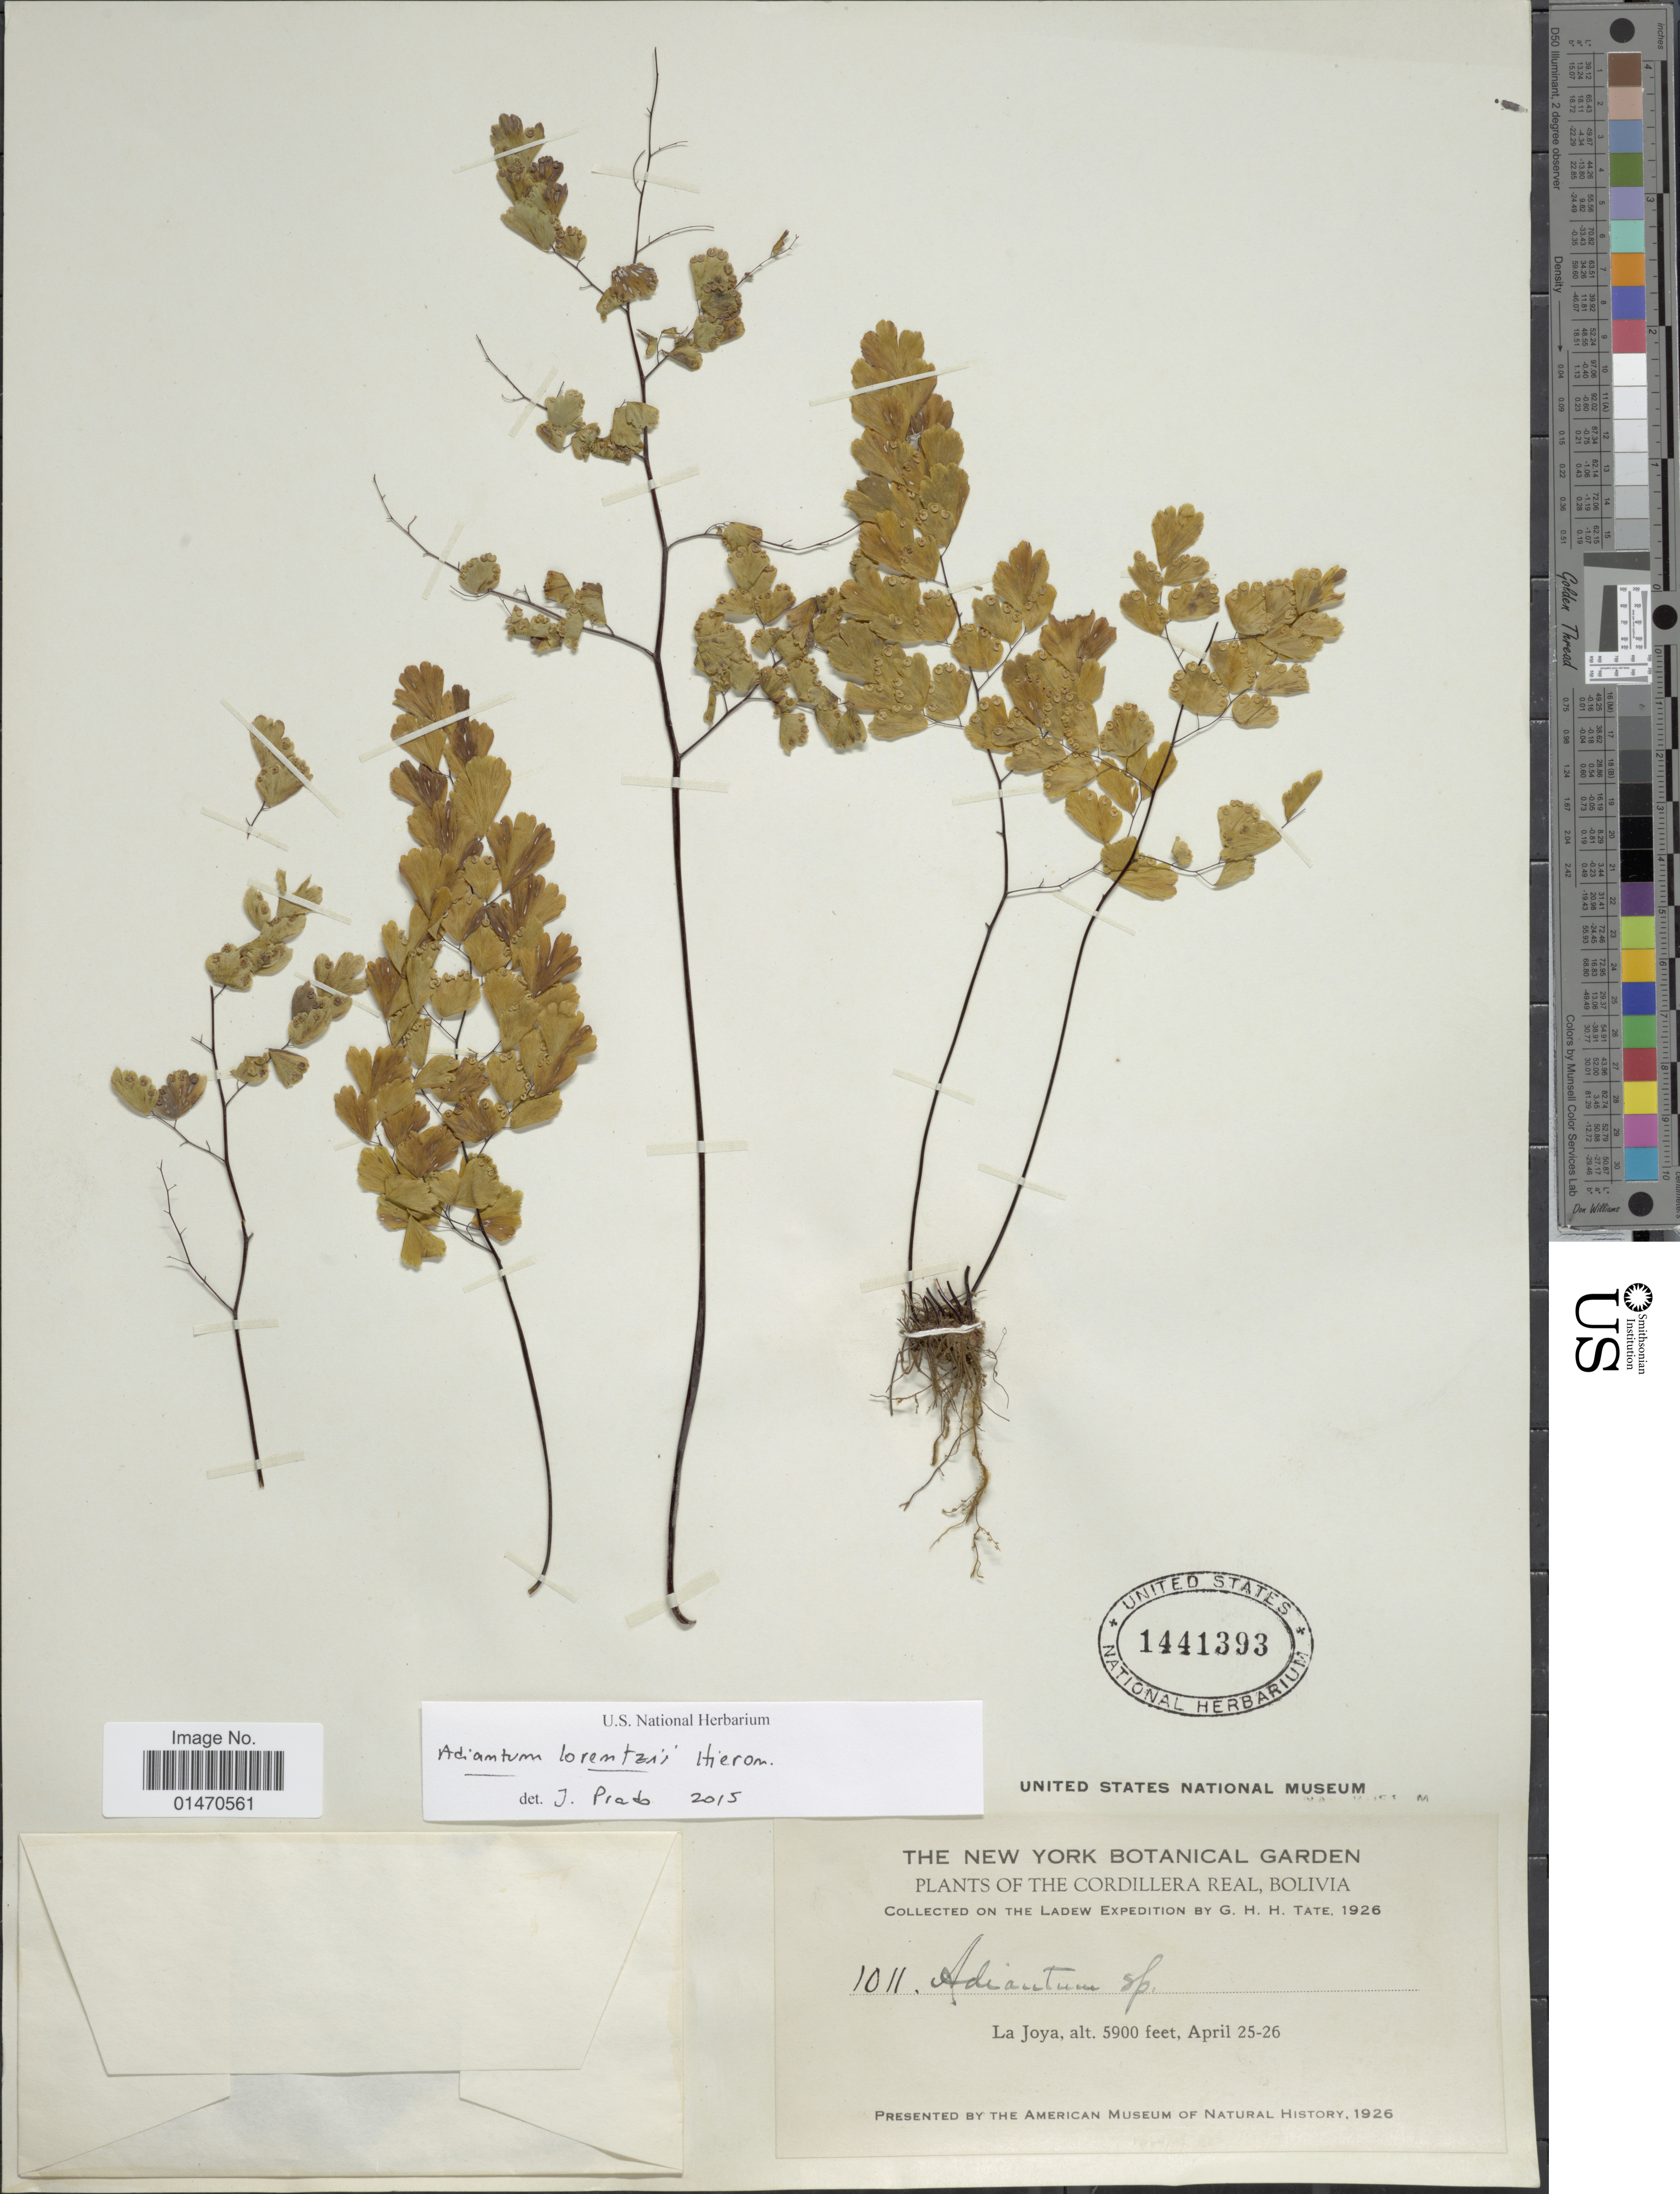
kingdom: Plantae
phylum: Tracheophyta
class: Polypodiopsida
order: Polypodiales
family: Pteridaceae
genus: Adiantum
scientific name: Adiantum lorentzii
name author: Hieron.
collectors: G. Tate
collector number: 1011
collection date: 1926-04-25/1926-04-26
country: Bolivia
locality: Cordillera Real, La Joya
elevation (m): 1798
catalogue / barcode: US 1441393